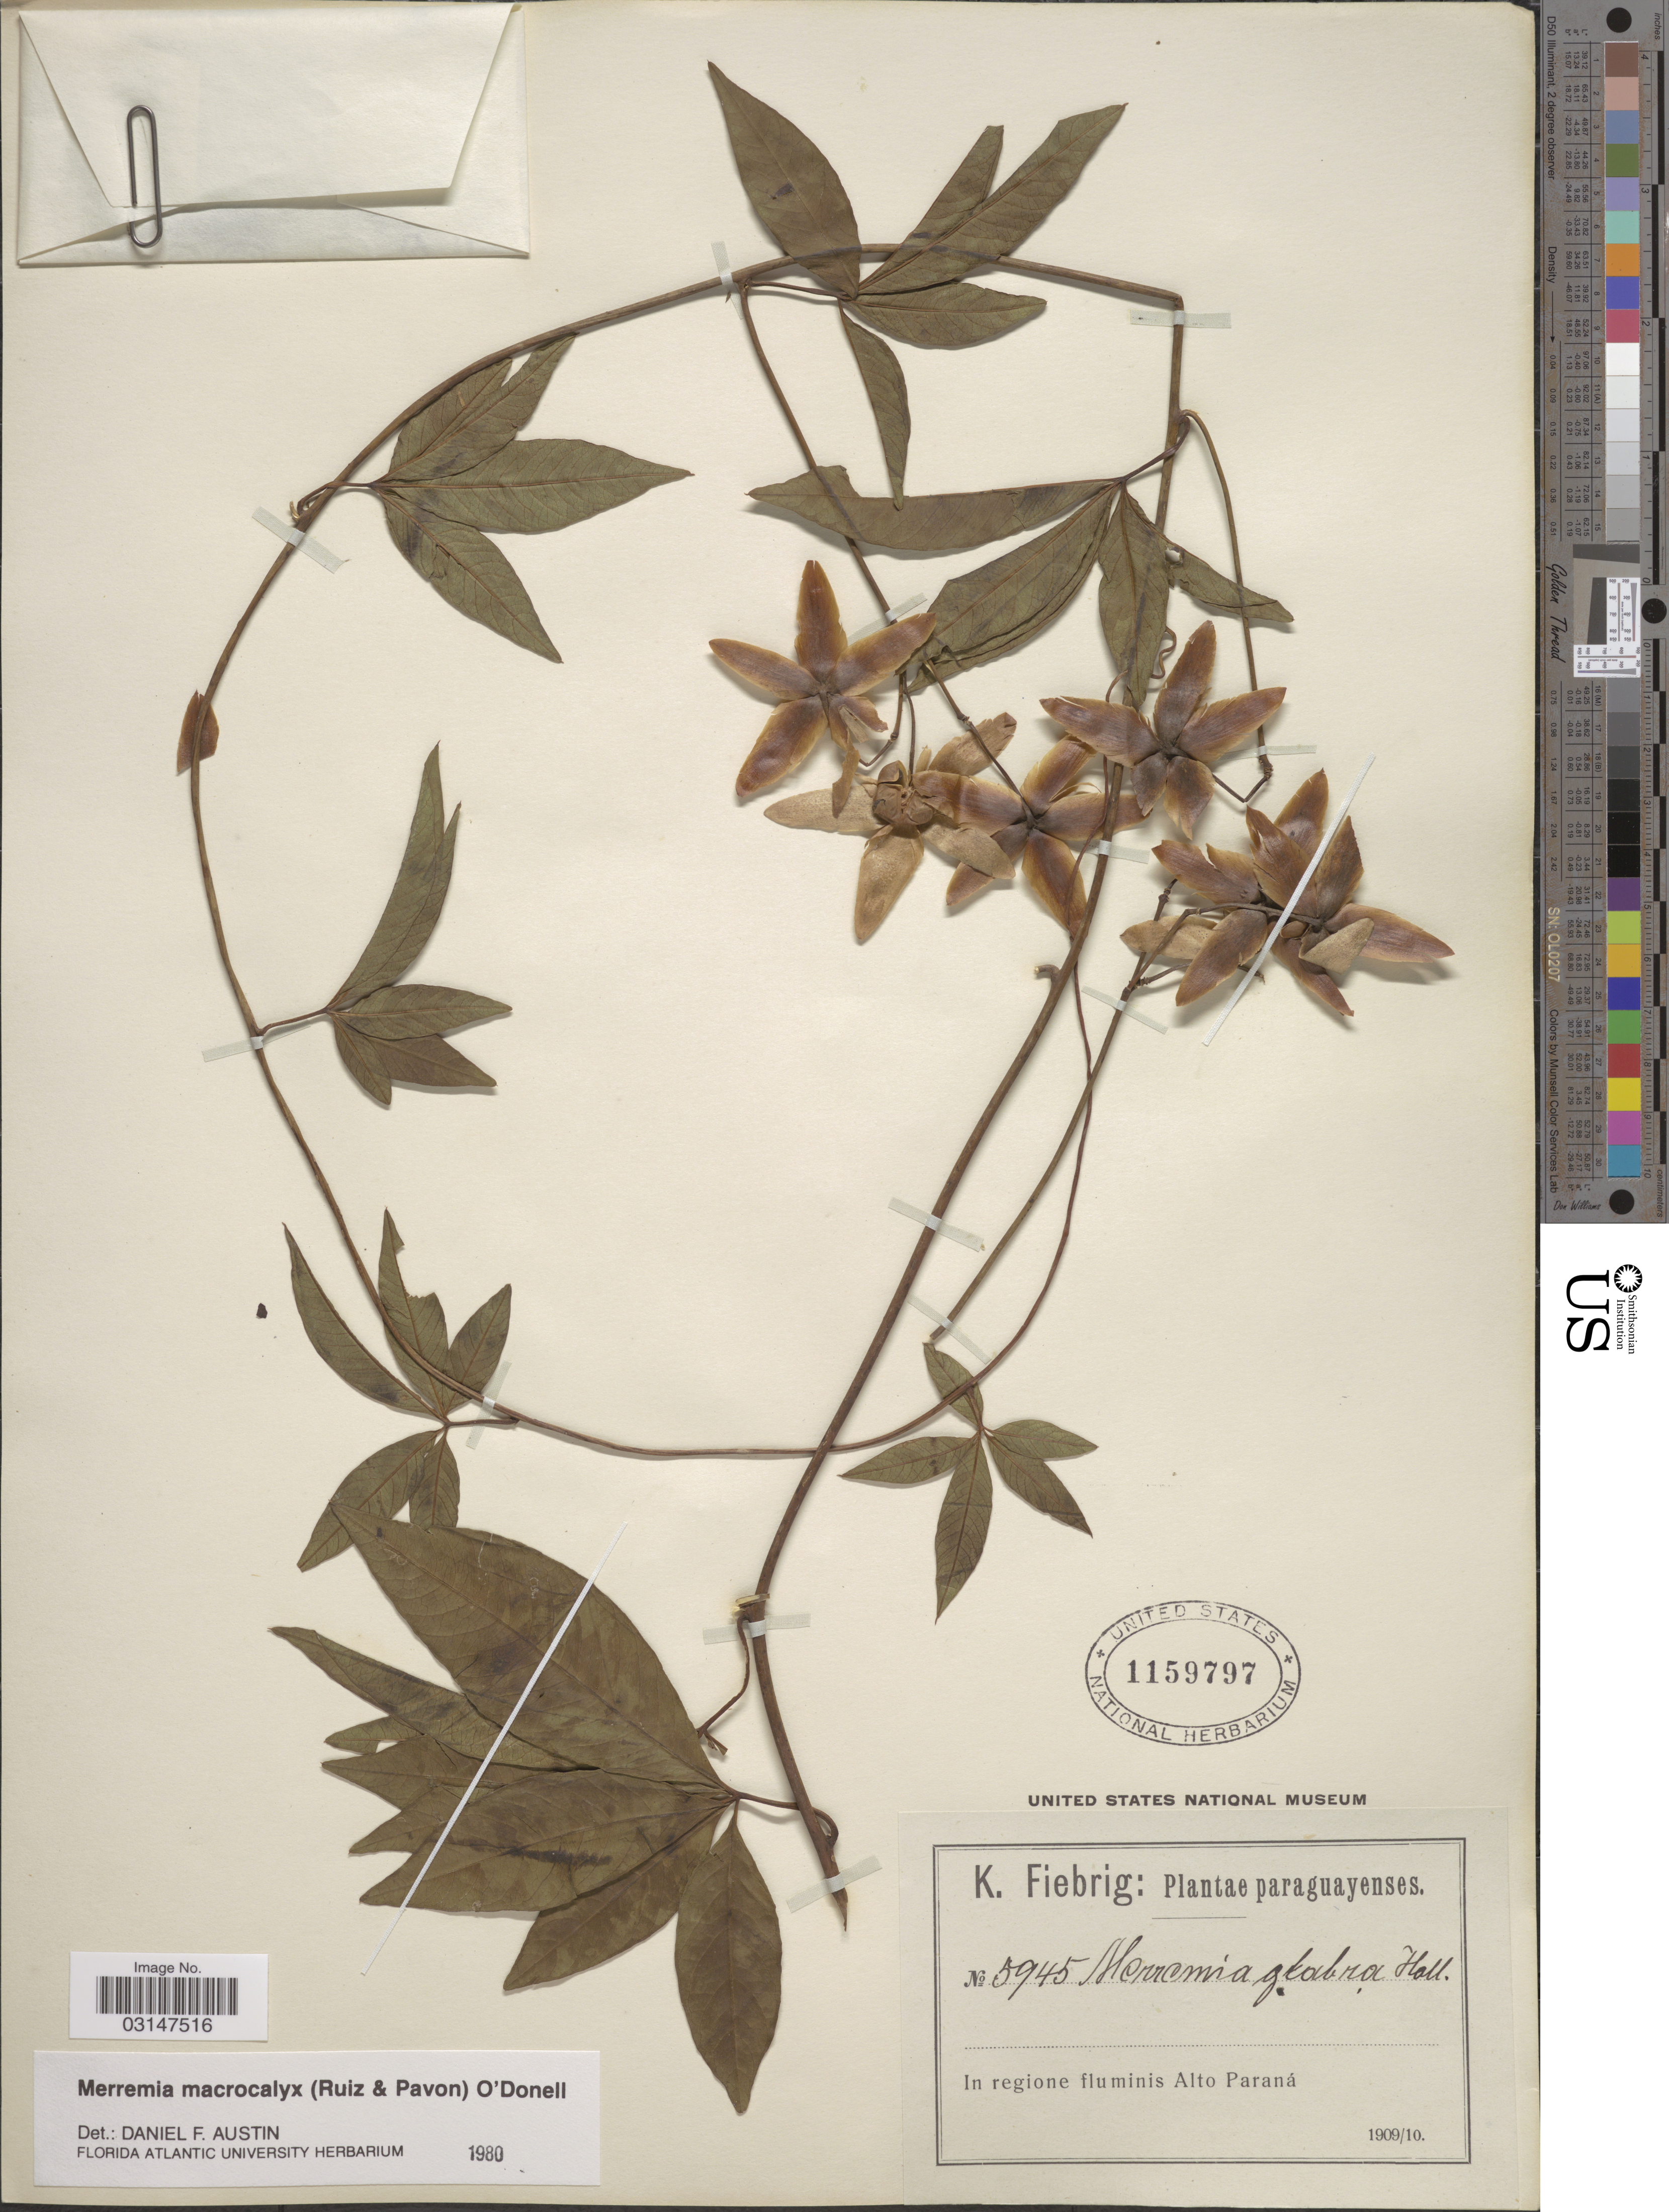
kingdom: Plantae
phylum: Tracheophyta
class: Magnoliopsida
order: Solanales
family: Convolvulaceae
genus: Distimake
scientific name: Distimake macrocalyx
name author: (Ruiz & Pav.) A. R. Simões & Staples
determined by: Strong, Mark T., (BOT), Smithsonian Institution - National Museum of Natural History (UNITED STATES)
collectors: K. Fiebrig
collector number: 5945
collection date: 1909/1910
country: Paraguay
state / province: Alto Parana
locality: Paraguayenses, In regione fluminis Alto Paraná.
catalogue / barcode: US 1159797